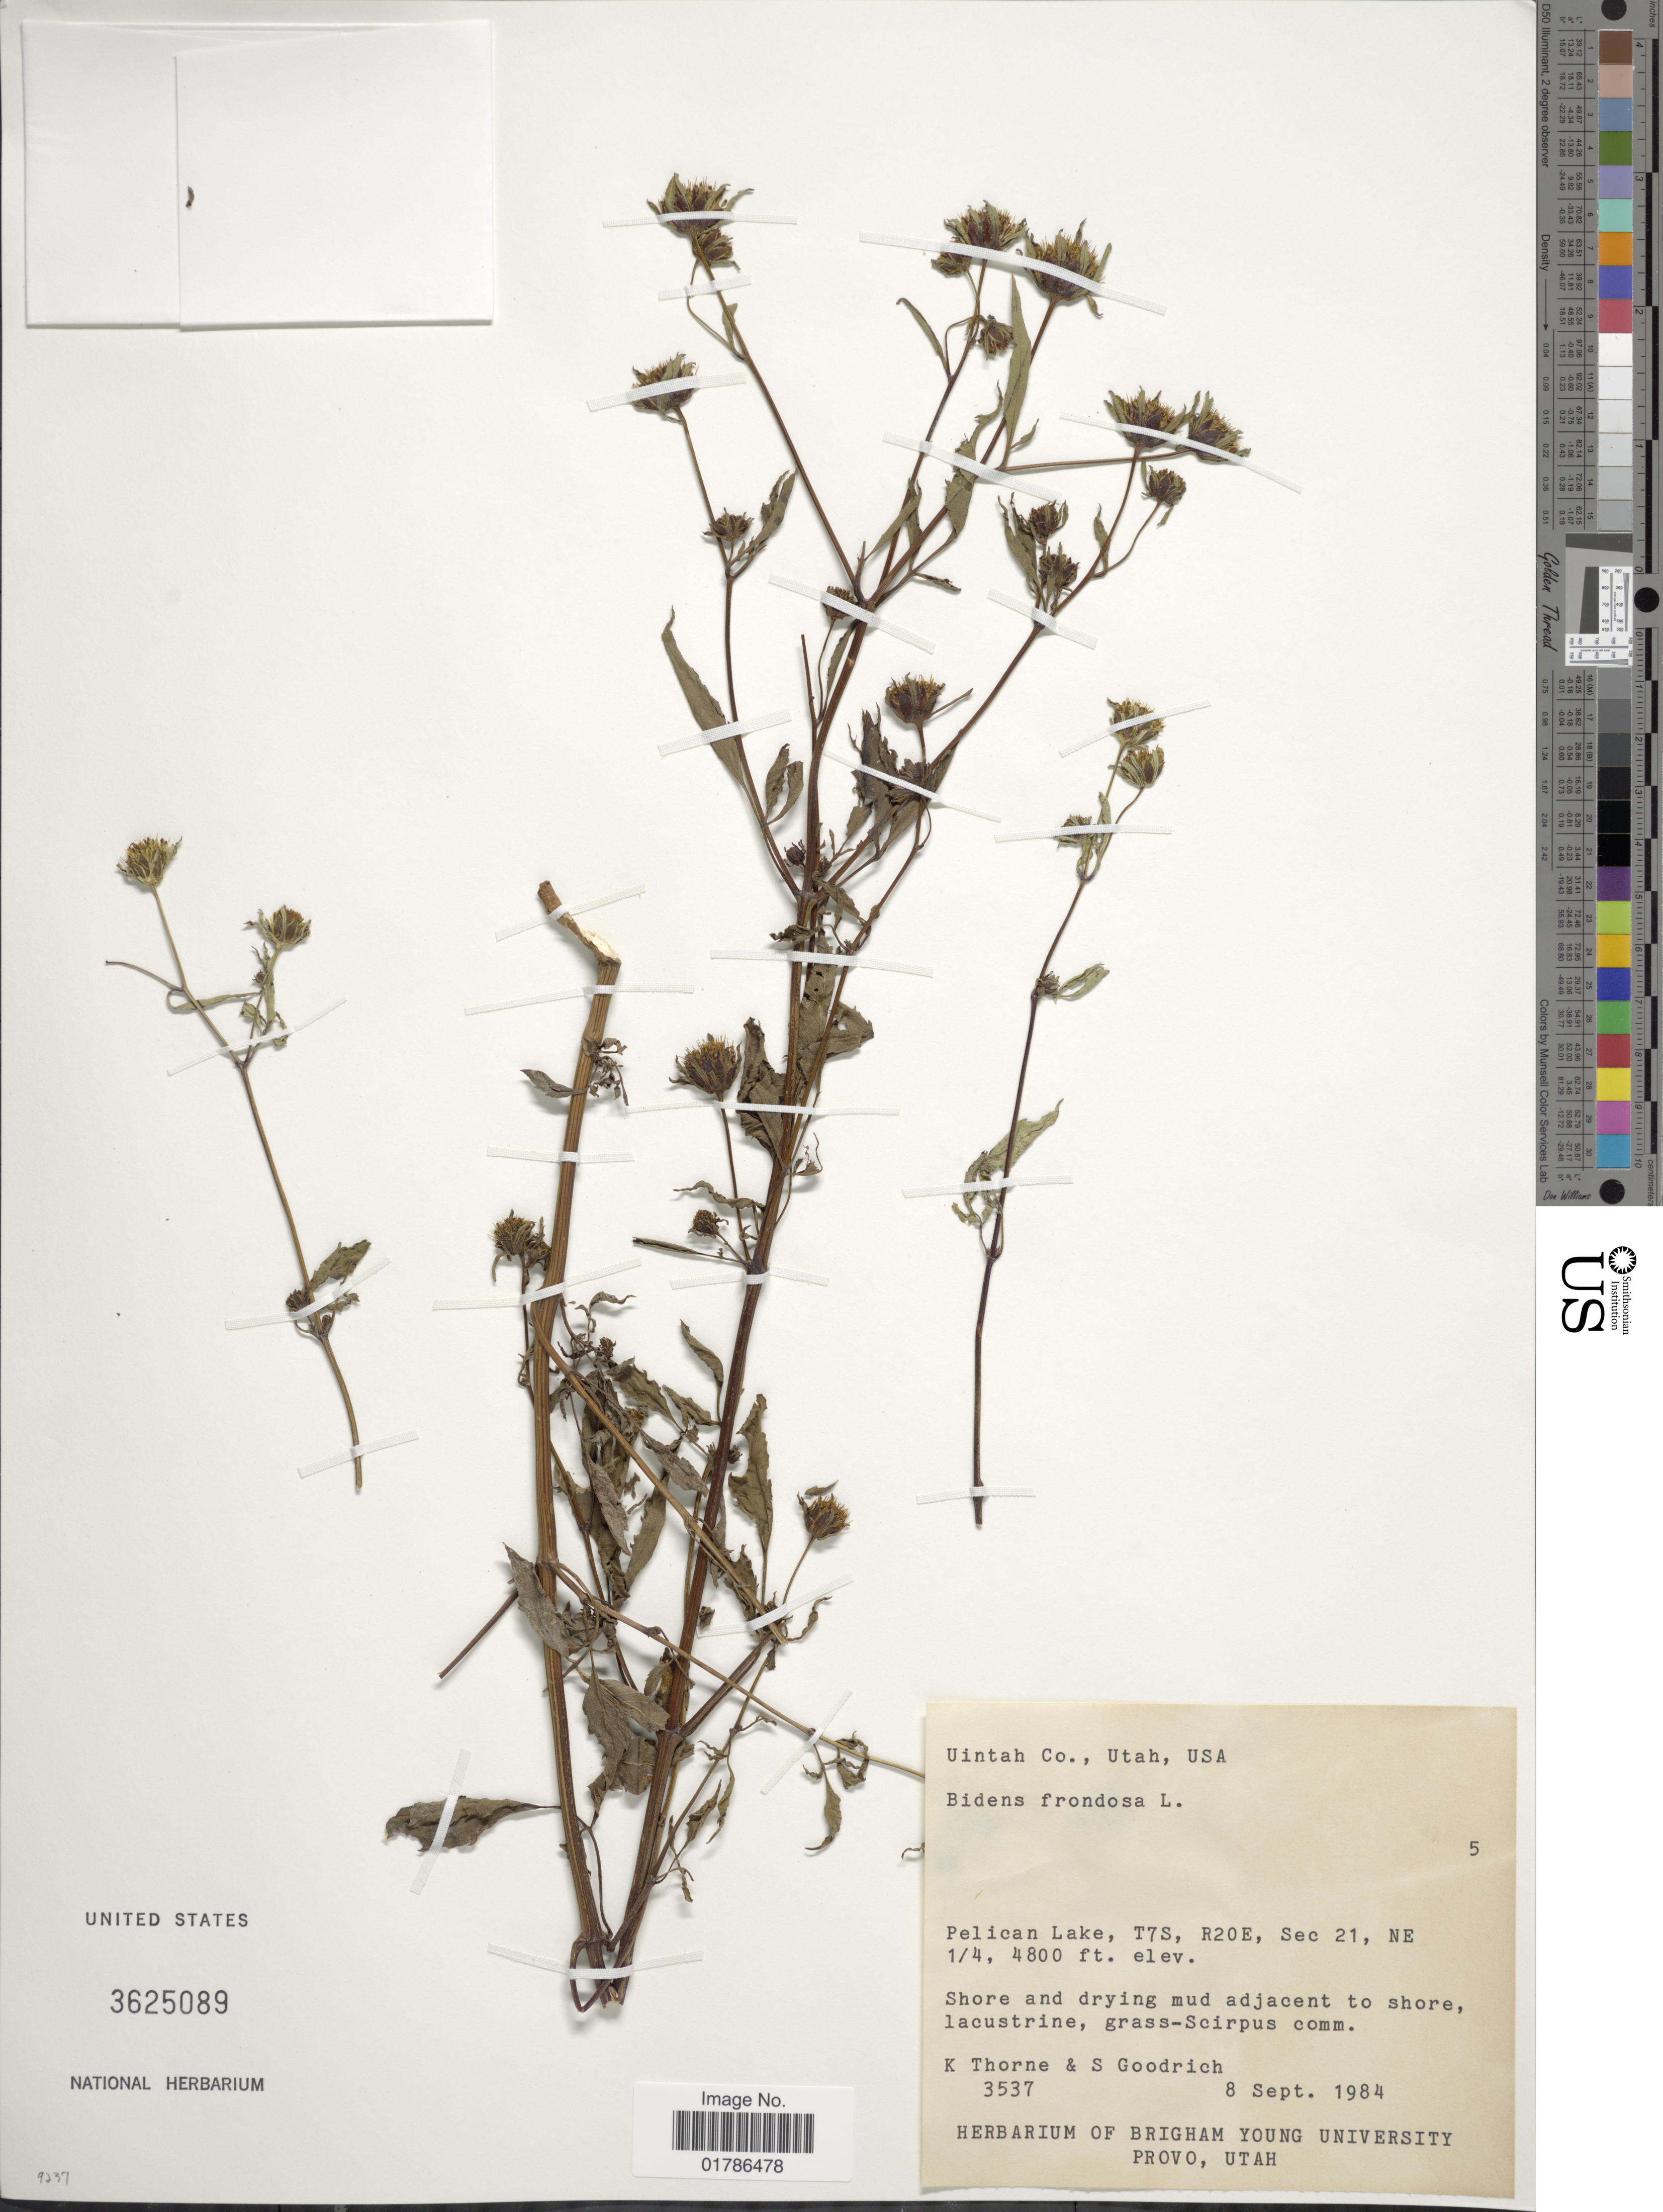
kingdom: Plantae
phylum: Tracheophyta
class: Magnoliopsida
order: Asterales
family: Asteraceae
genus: Bidens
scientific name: Bidens frondosa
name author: L.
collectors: K. Thorne & S. Goodrich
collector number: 3537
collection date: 1984-09-08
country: United States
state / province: Utah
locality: Uintah Co., Pelican Lake, T7S, R20E, Sec 21, NE 1/4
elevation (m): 1463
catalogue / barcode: US 3625089